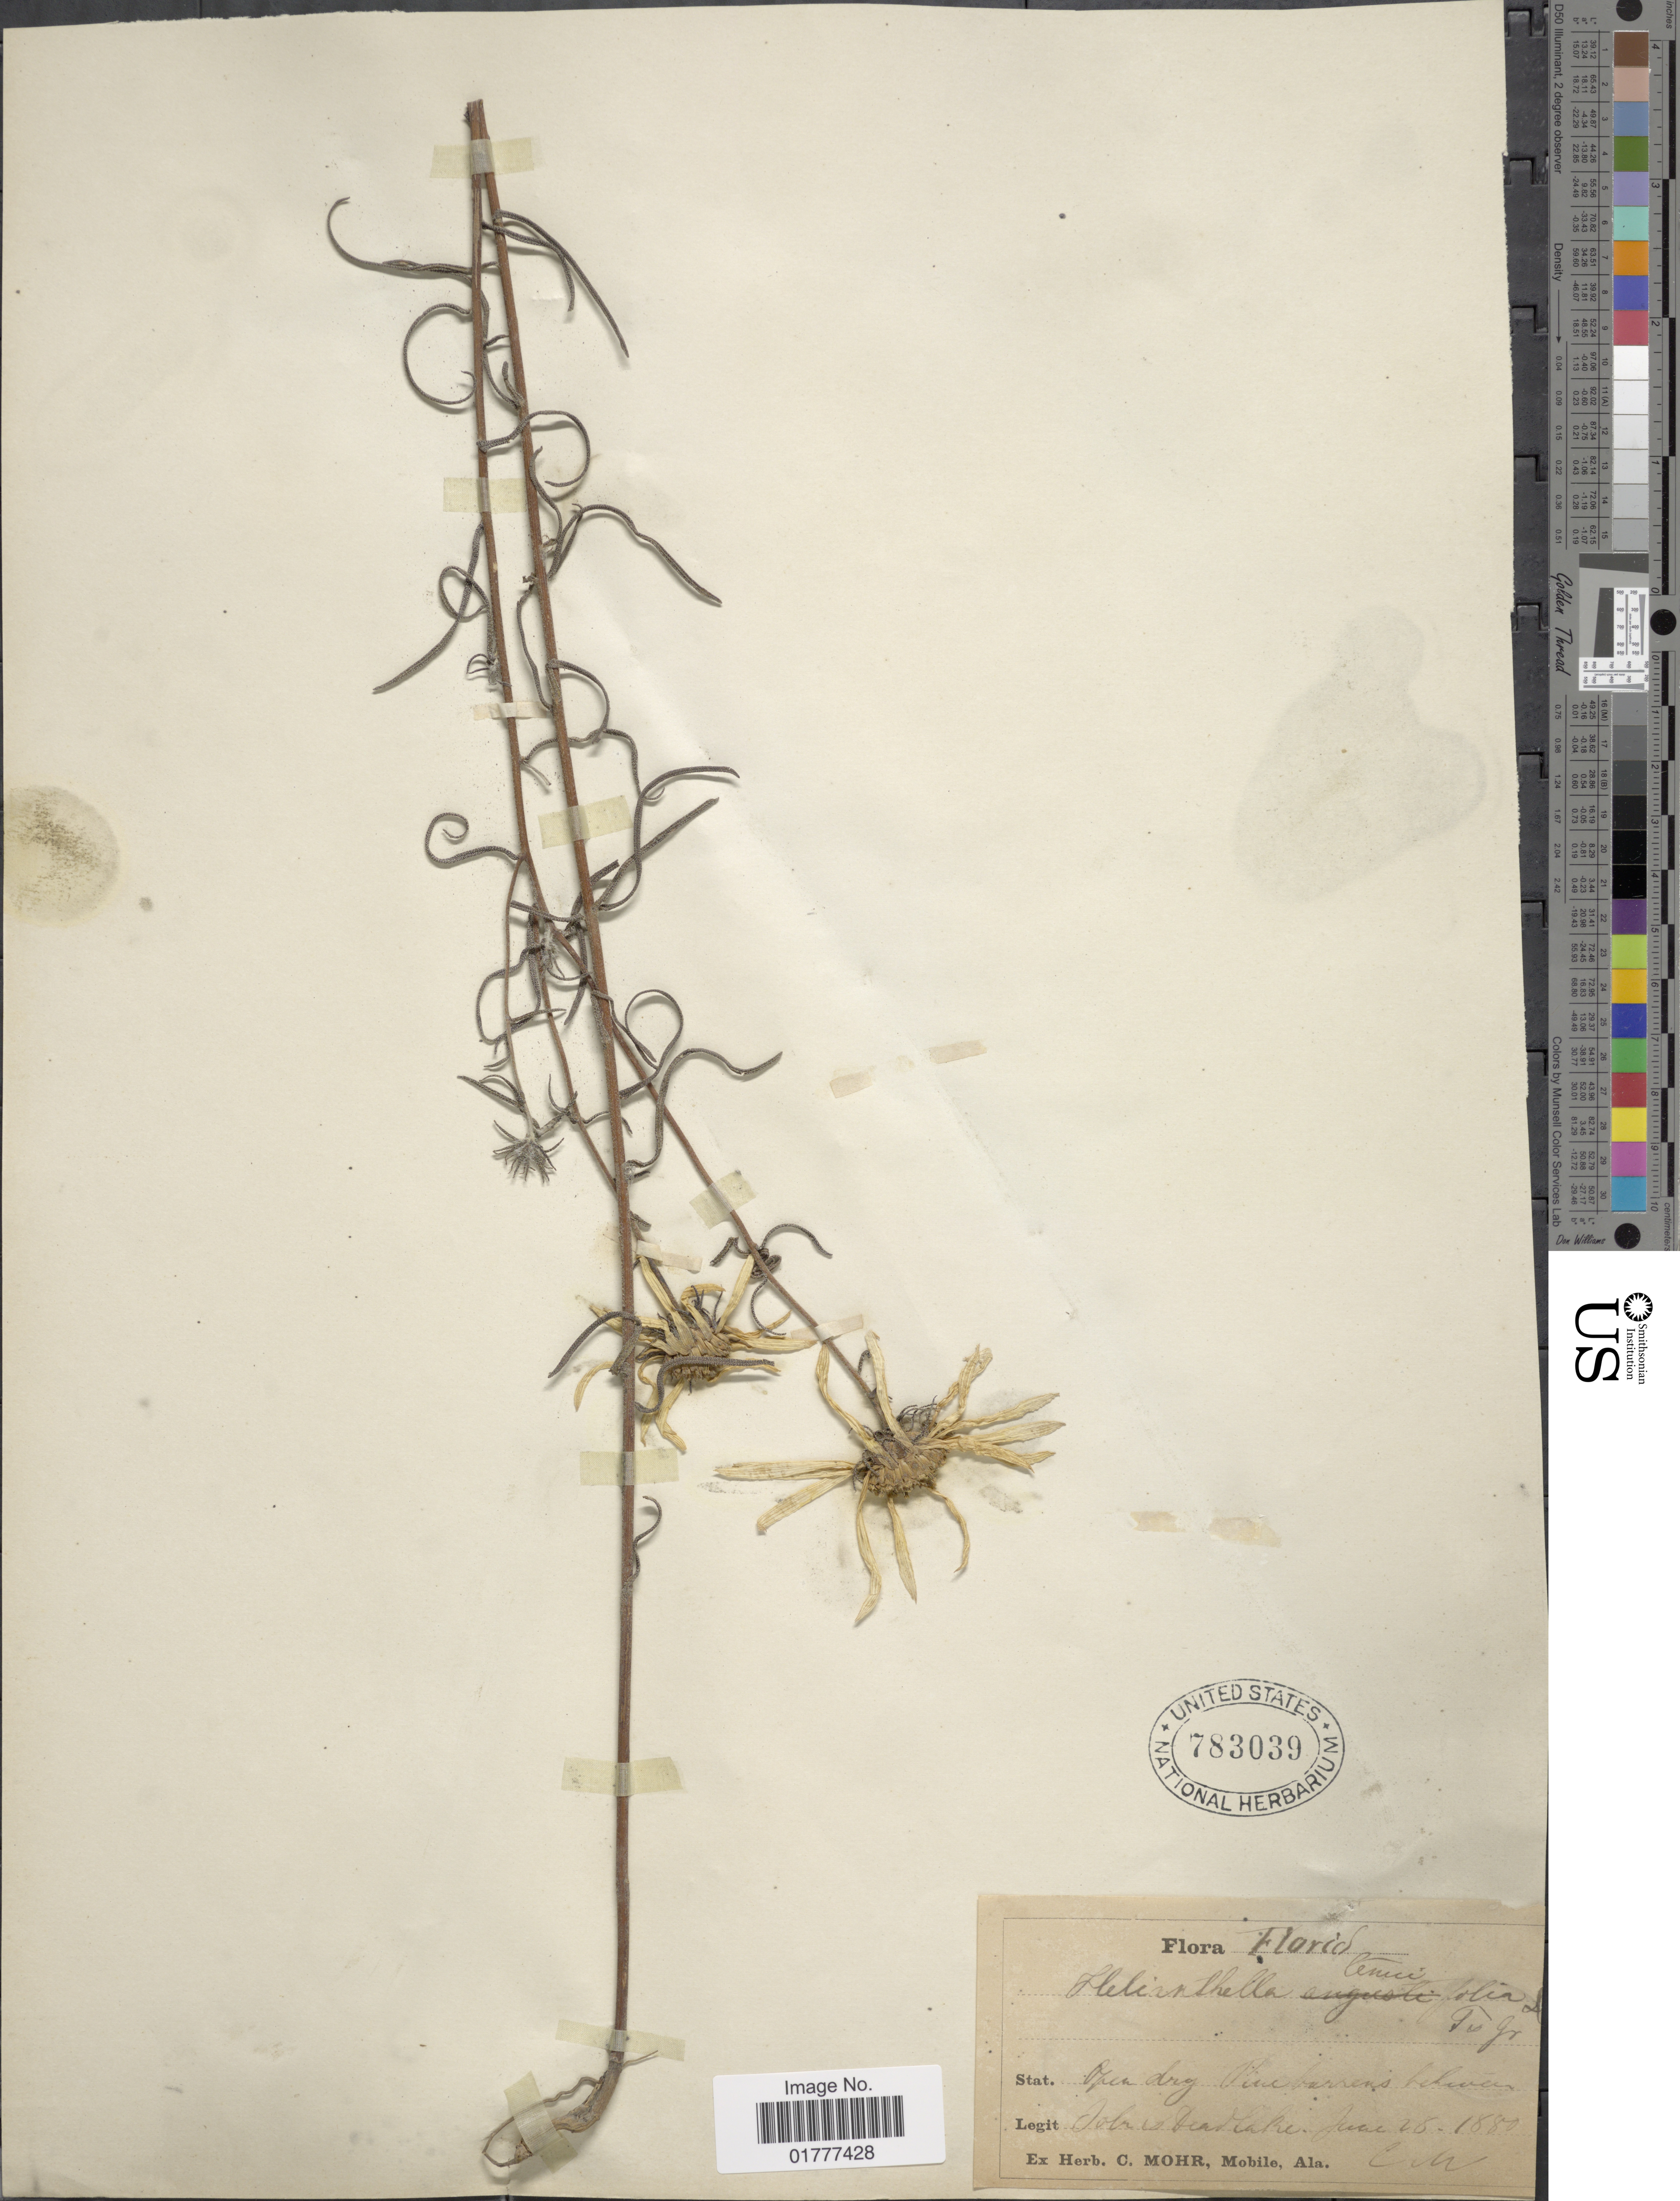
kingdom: Plantae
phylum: Tracheophyta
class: Magnoliopsida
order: Asterales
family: Asteraceae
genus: Phoebanthus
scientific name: Phoebanthus tenuifolius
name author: (Torr. & A. Gray) S.F. Blake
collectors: C. T. Mohr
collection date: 1880-06-28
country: United States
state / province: Florida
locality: Open dry Pine barrens between John Dead Lake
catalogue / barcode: US 783039